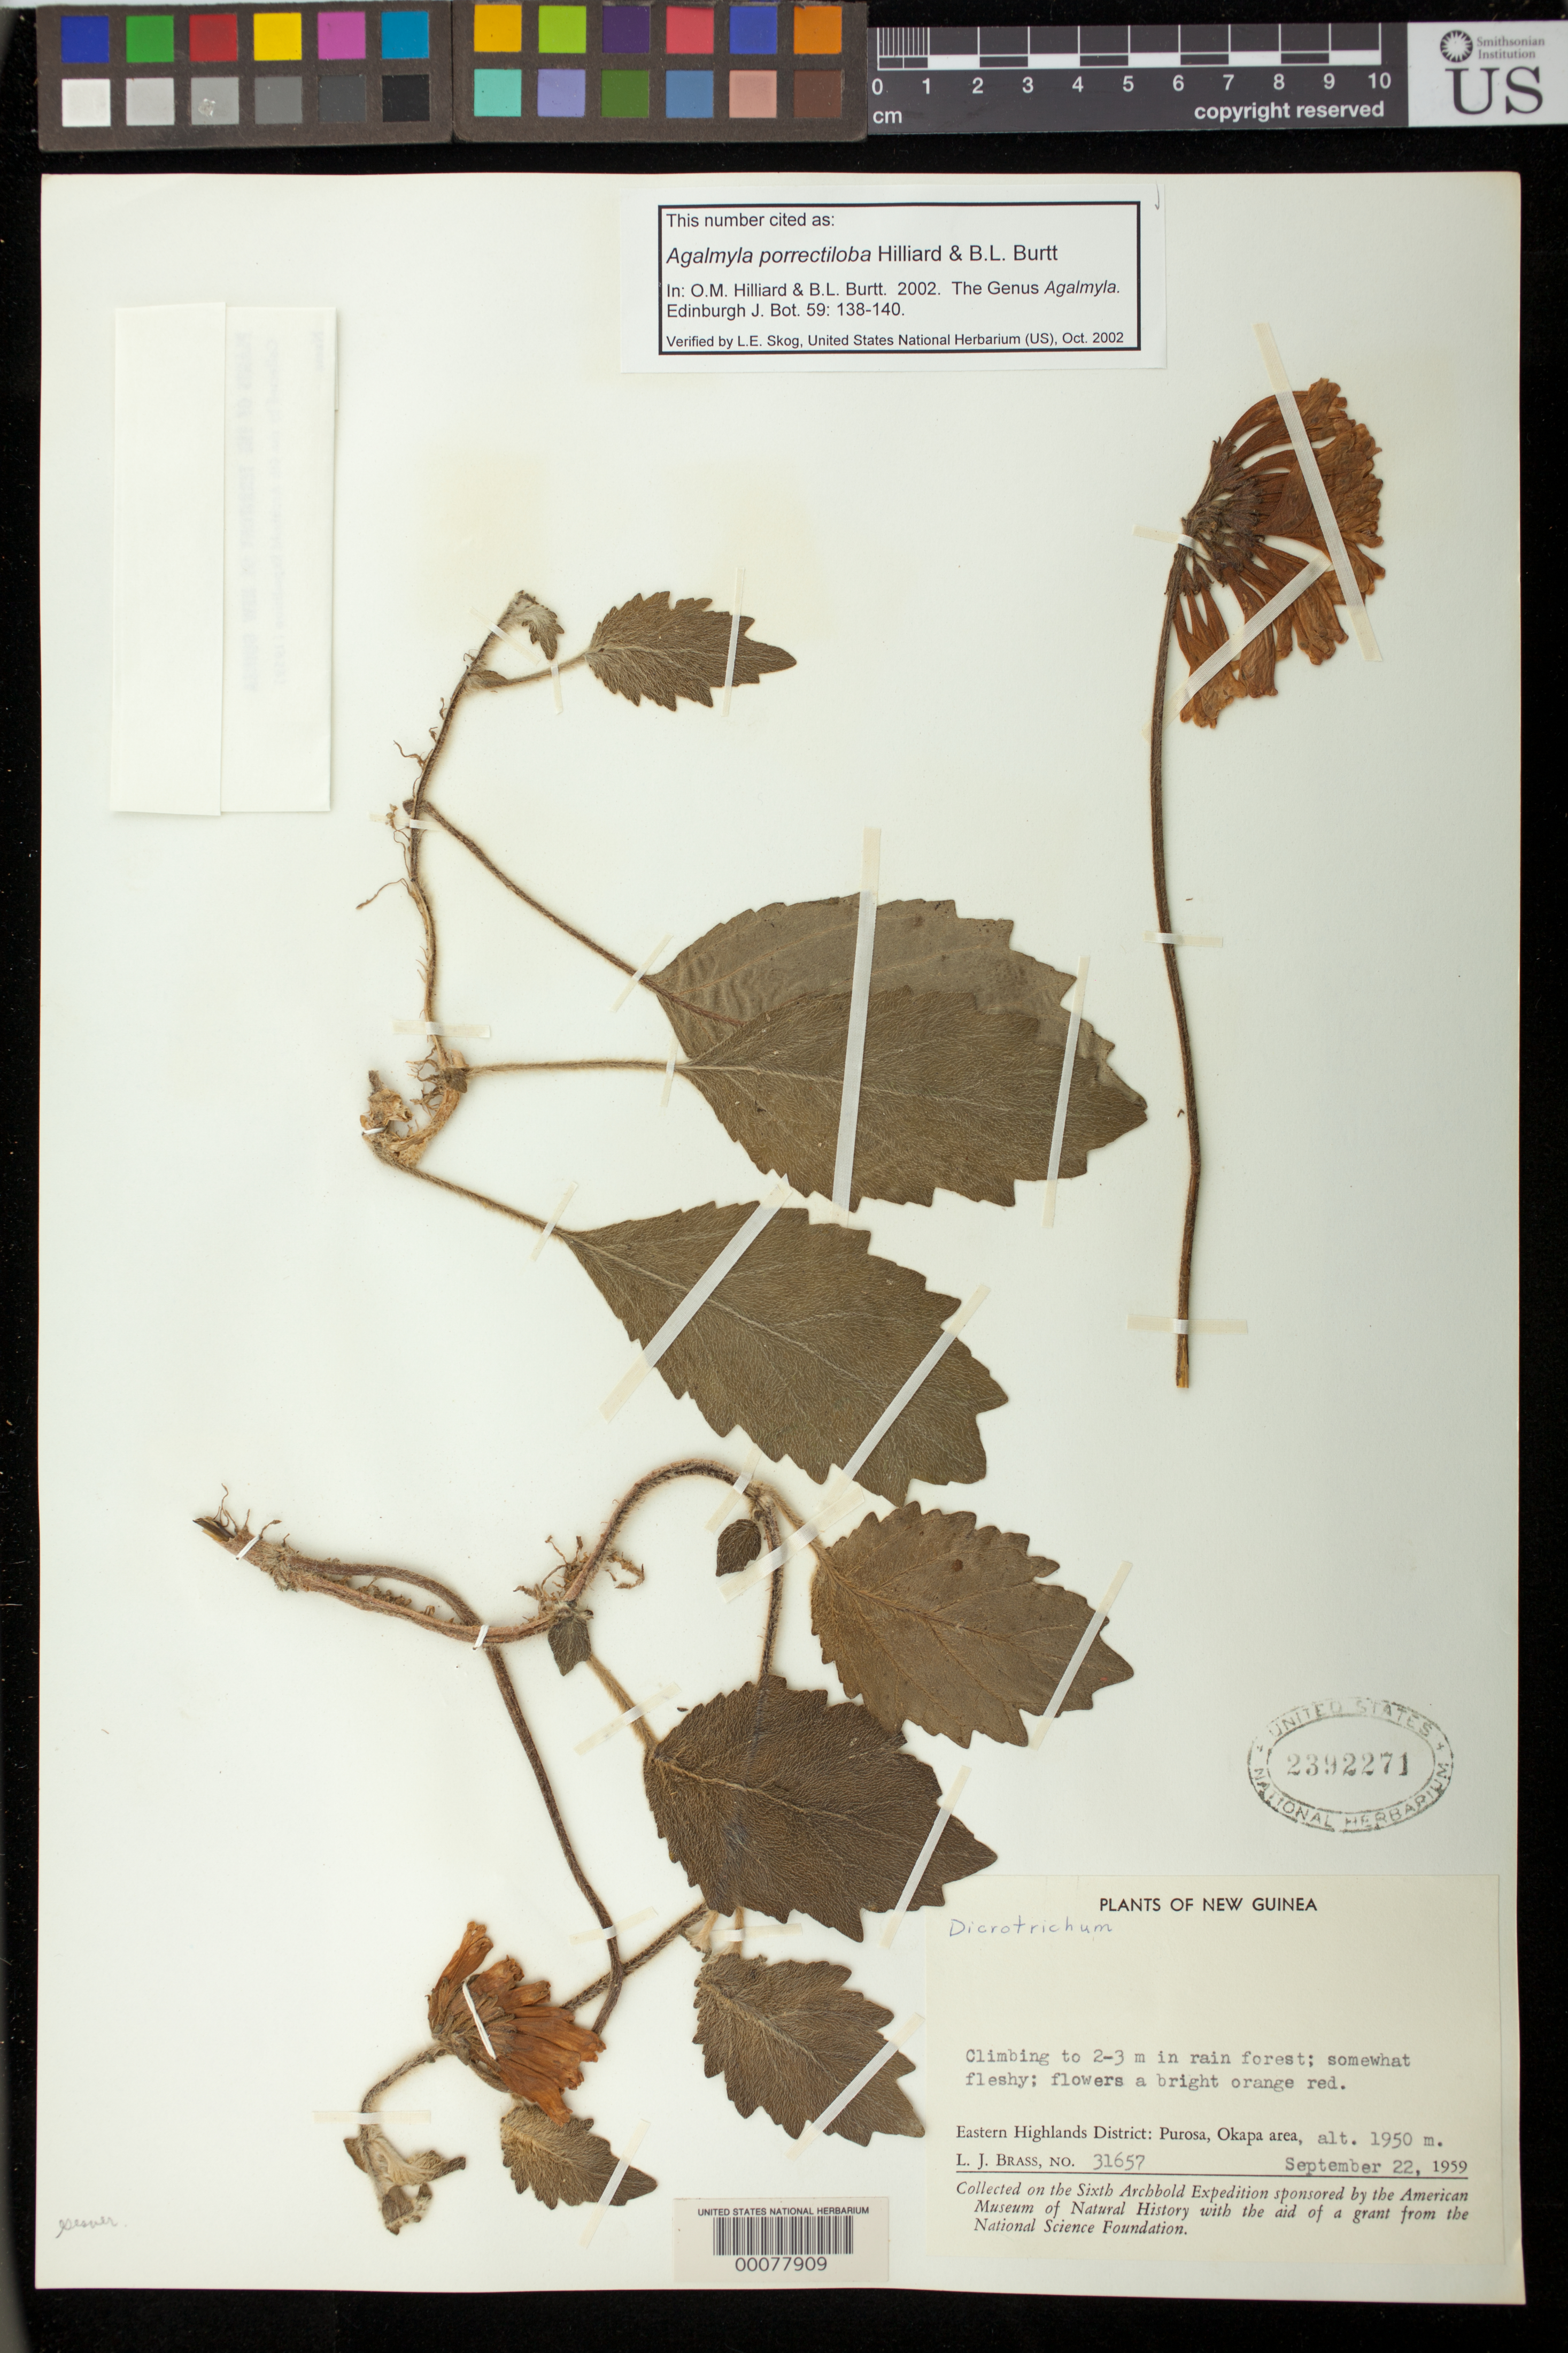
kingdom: Plantae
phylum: Tracheophyta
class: Magnoliopsida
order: Caryophyllales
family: Polygonaceae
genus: Rumex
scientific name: Rumex occidentalis var. labradoricus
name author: (Rech. f.) Lepage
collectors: Wilkes Explor. Exped.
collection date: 1838/1842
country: United States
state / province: Washington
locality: Fraser's River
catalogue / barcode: US 77909